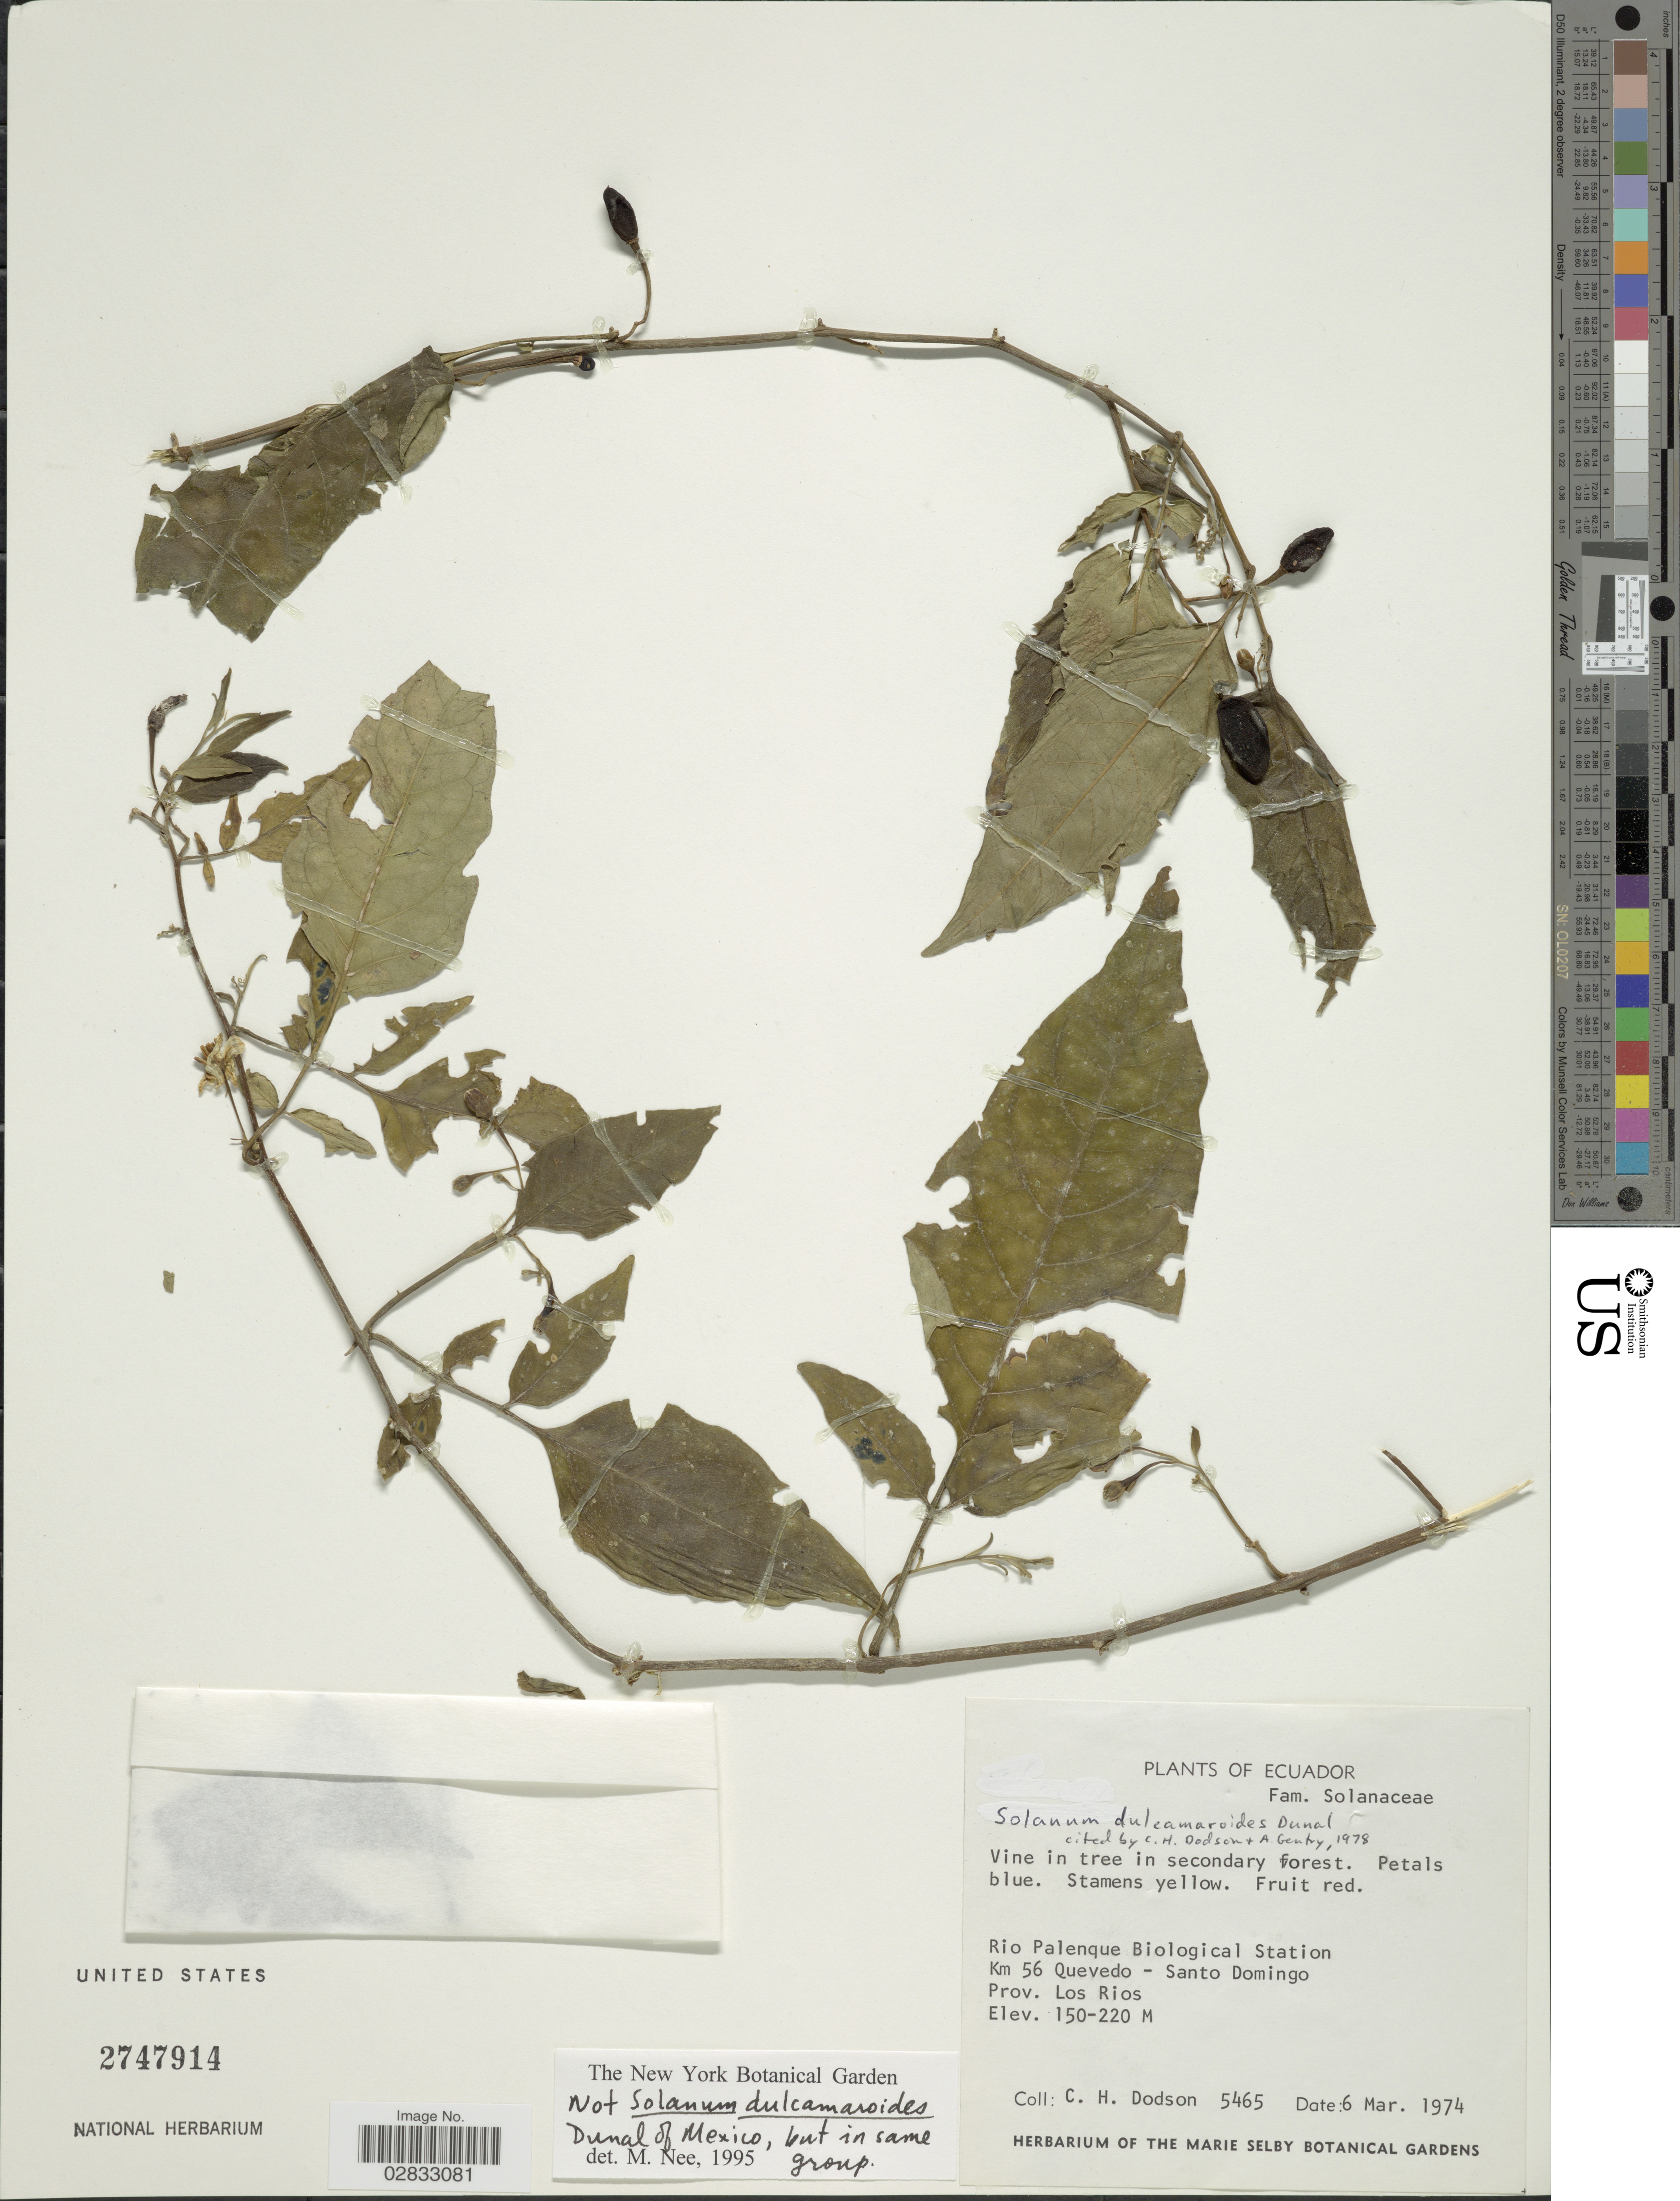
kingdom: Plantae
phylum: Tracheophyta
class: Magnoliopsida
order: Solanales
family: Solanaceae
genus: Solanum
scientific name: Solanum dulcamaroides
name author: Dunal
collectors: C. H. Dodson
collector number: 5465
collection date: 1974-03-06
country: Ecuador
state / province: Los Ríos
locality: Rio Palenque Biological Station, Km 56 Quevedo- Santo Domingo. Prov. Los Rios.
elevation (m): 150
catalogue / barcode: US 2747914